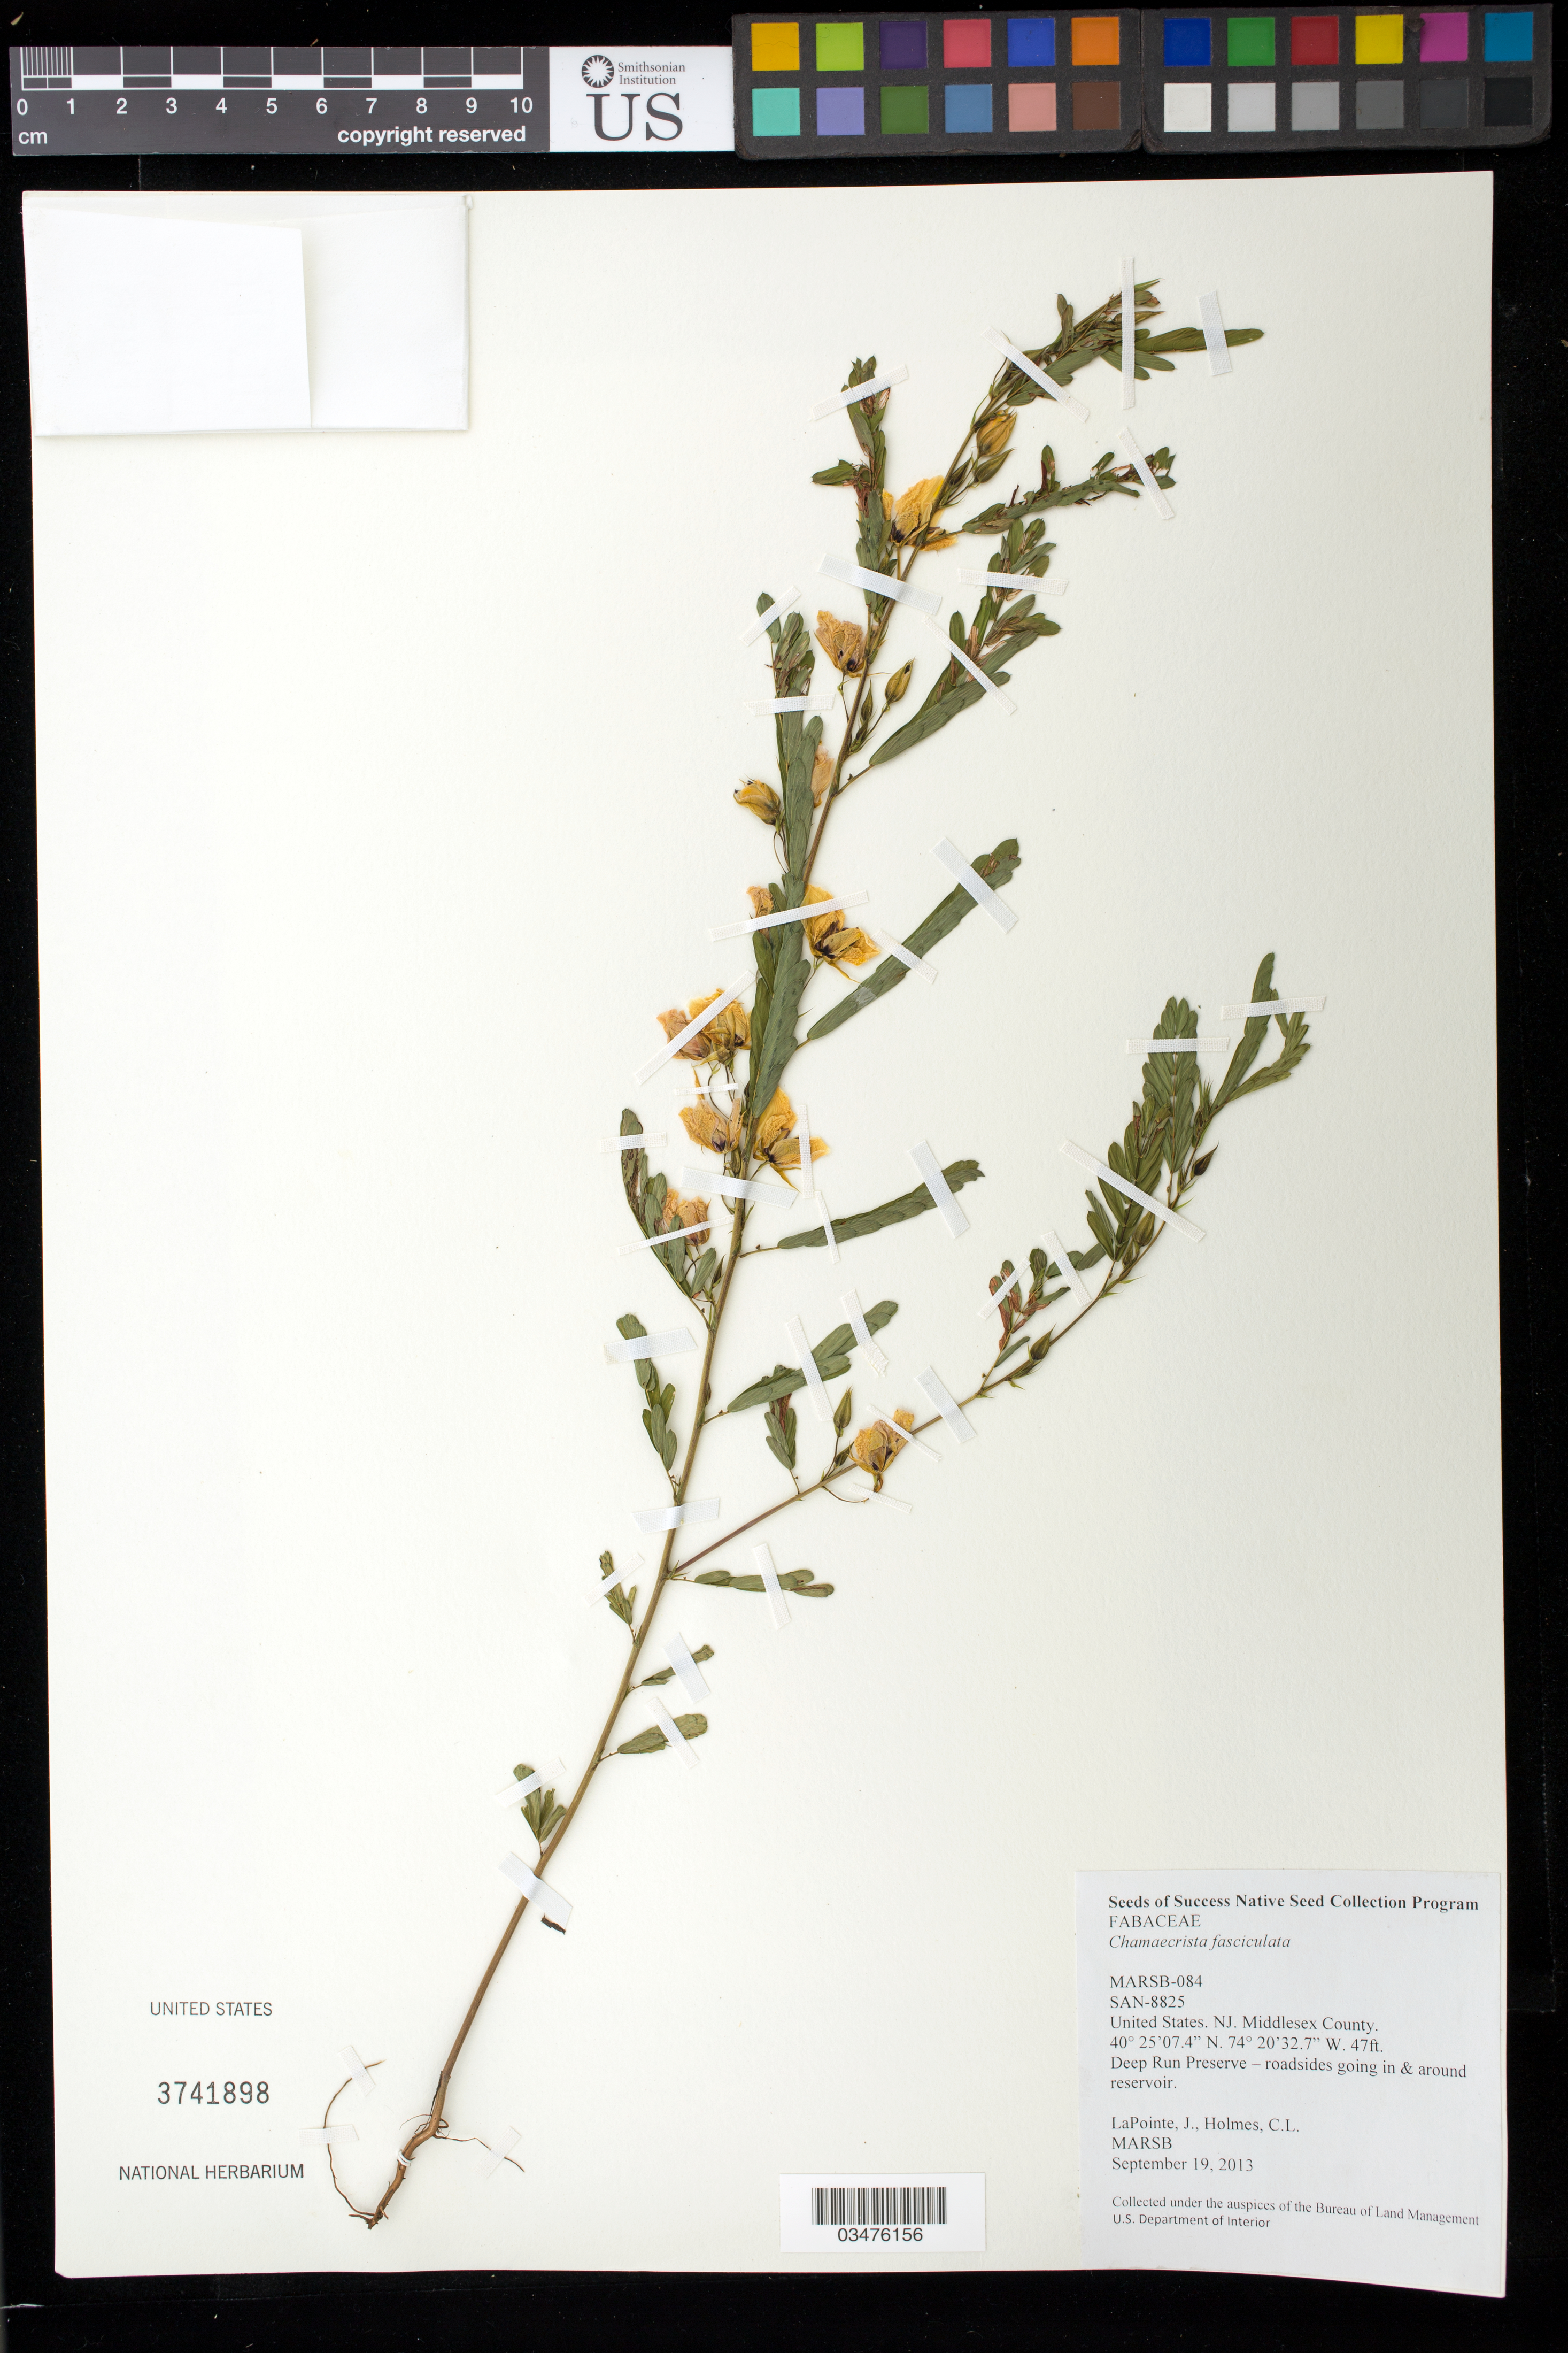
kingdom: Plantae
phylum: Tracheophyta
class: Magnoliopsida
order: Fabales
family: Fabaceae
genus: Chamaecrista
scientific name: Chamaecrista fasciculata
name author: (Michx.) Greene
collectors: J. LaPointe & C. Holmes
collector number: MARSB-084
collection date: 2013-09-19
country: United States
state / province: New Jersey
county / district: Middlesex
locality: Deep Run Preserve- roadsides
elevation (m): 14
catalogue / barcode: US 3741898